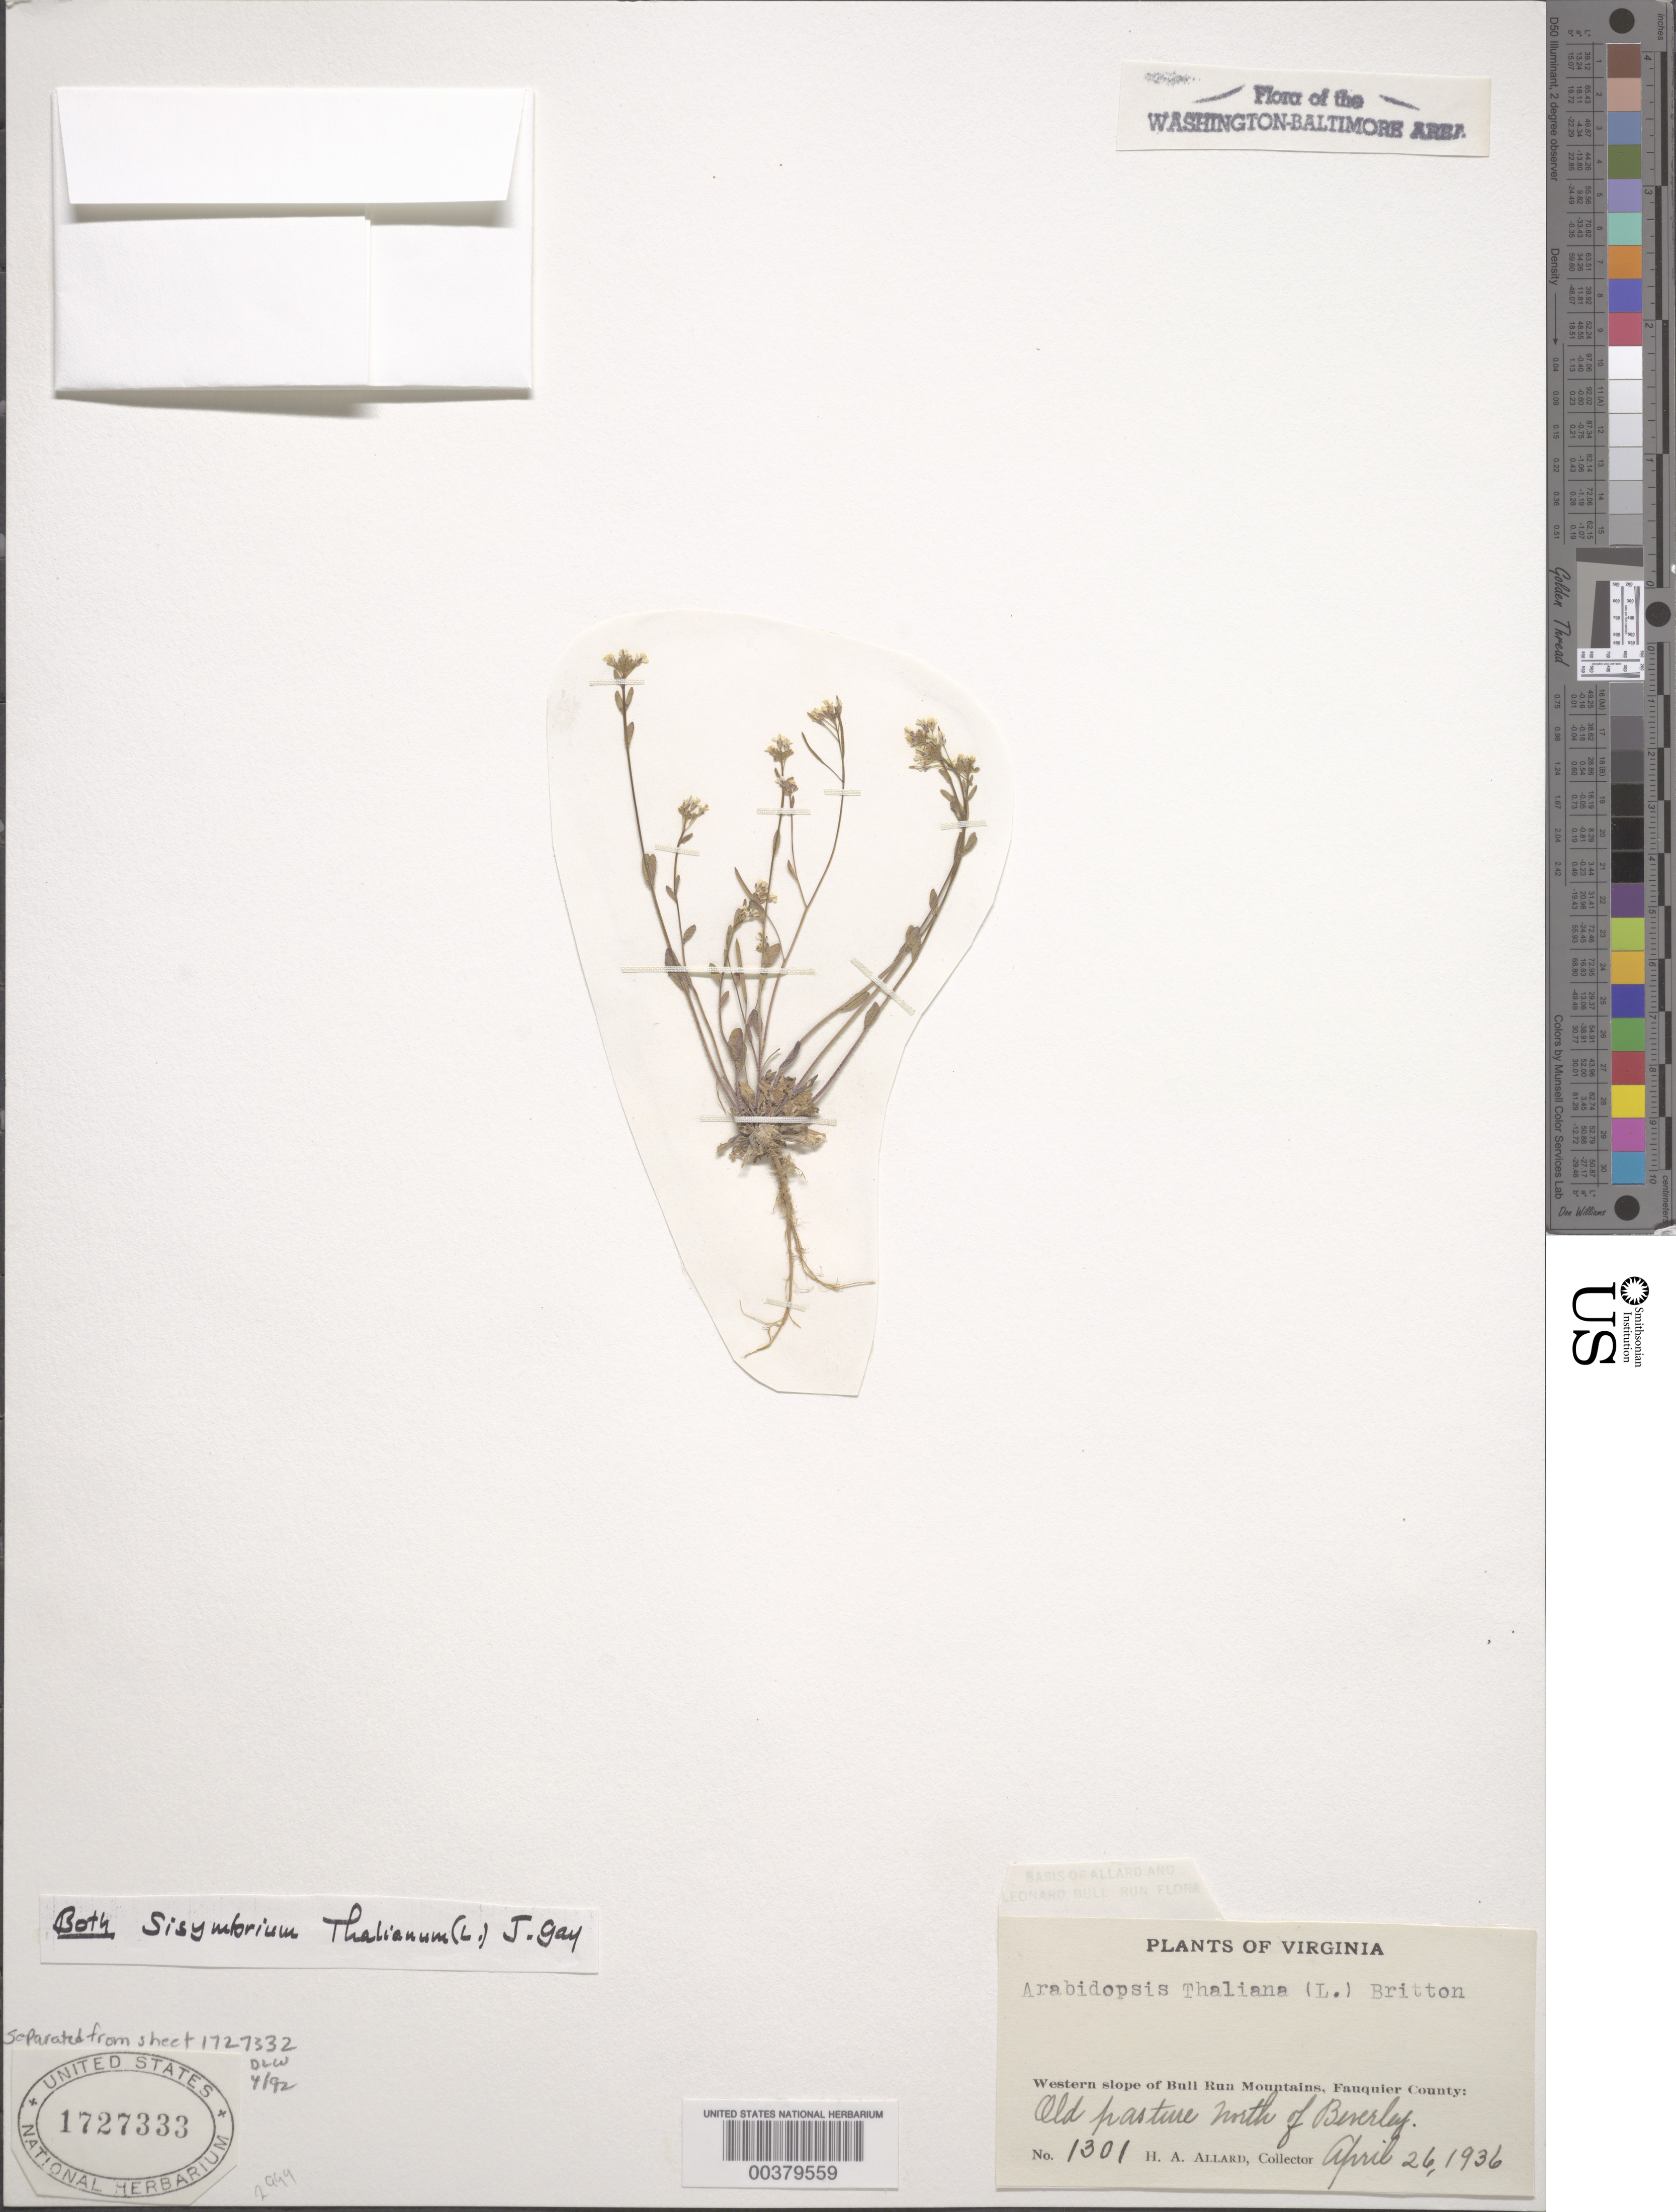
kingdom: Plantae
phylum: Tracheophyta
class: Magnoliopsida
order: Brassicales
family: Brassicaceae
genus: Arabidopsis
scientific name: Arabidopsis thaliana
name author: (L.) Heynh.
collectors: H. A. Allard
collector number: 1301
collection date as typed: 26 Apr 1936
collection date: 1936-04-26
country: United States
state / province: Virginia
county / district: Fauquier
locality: Western Slope of Bull Run Mountains, North of Beverley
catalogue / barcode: US 1727333